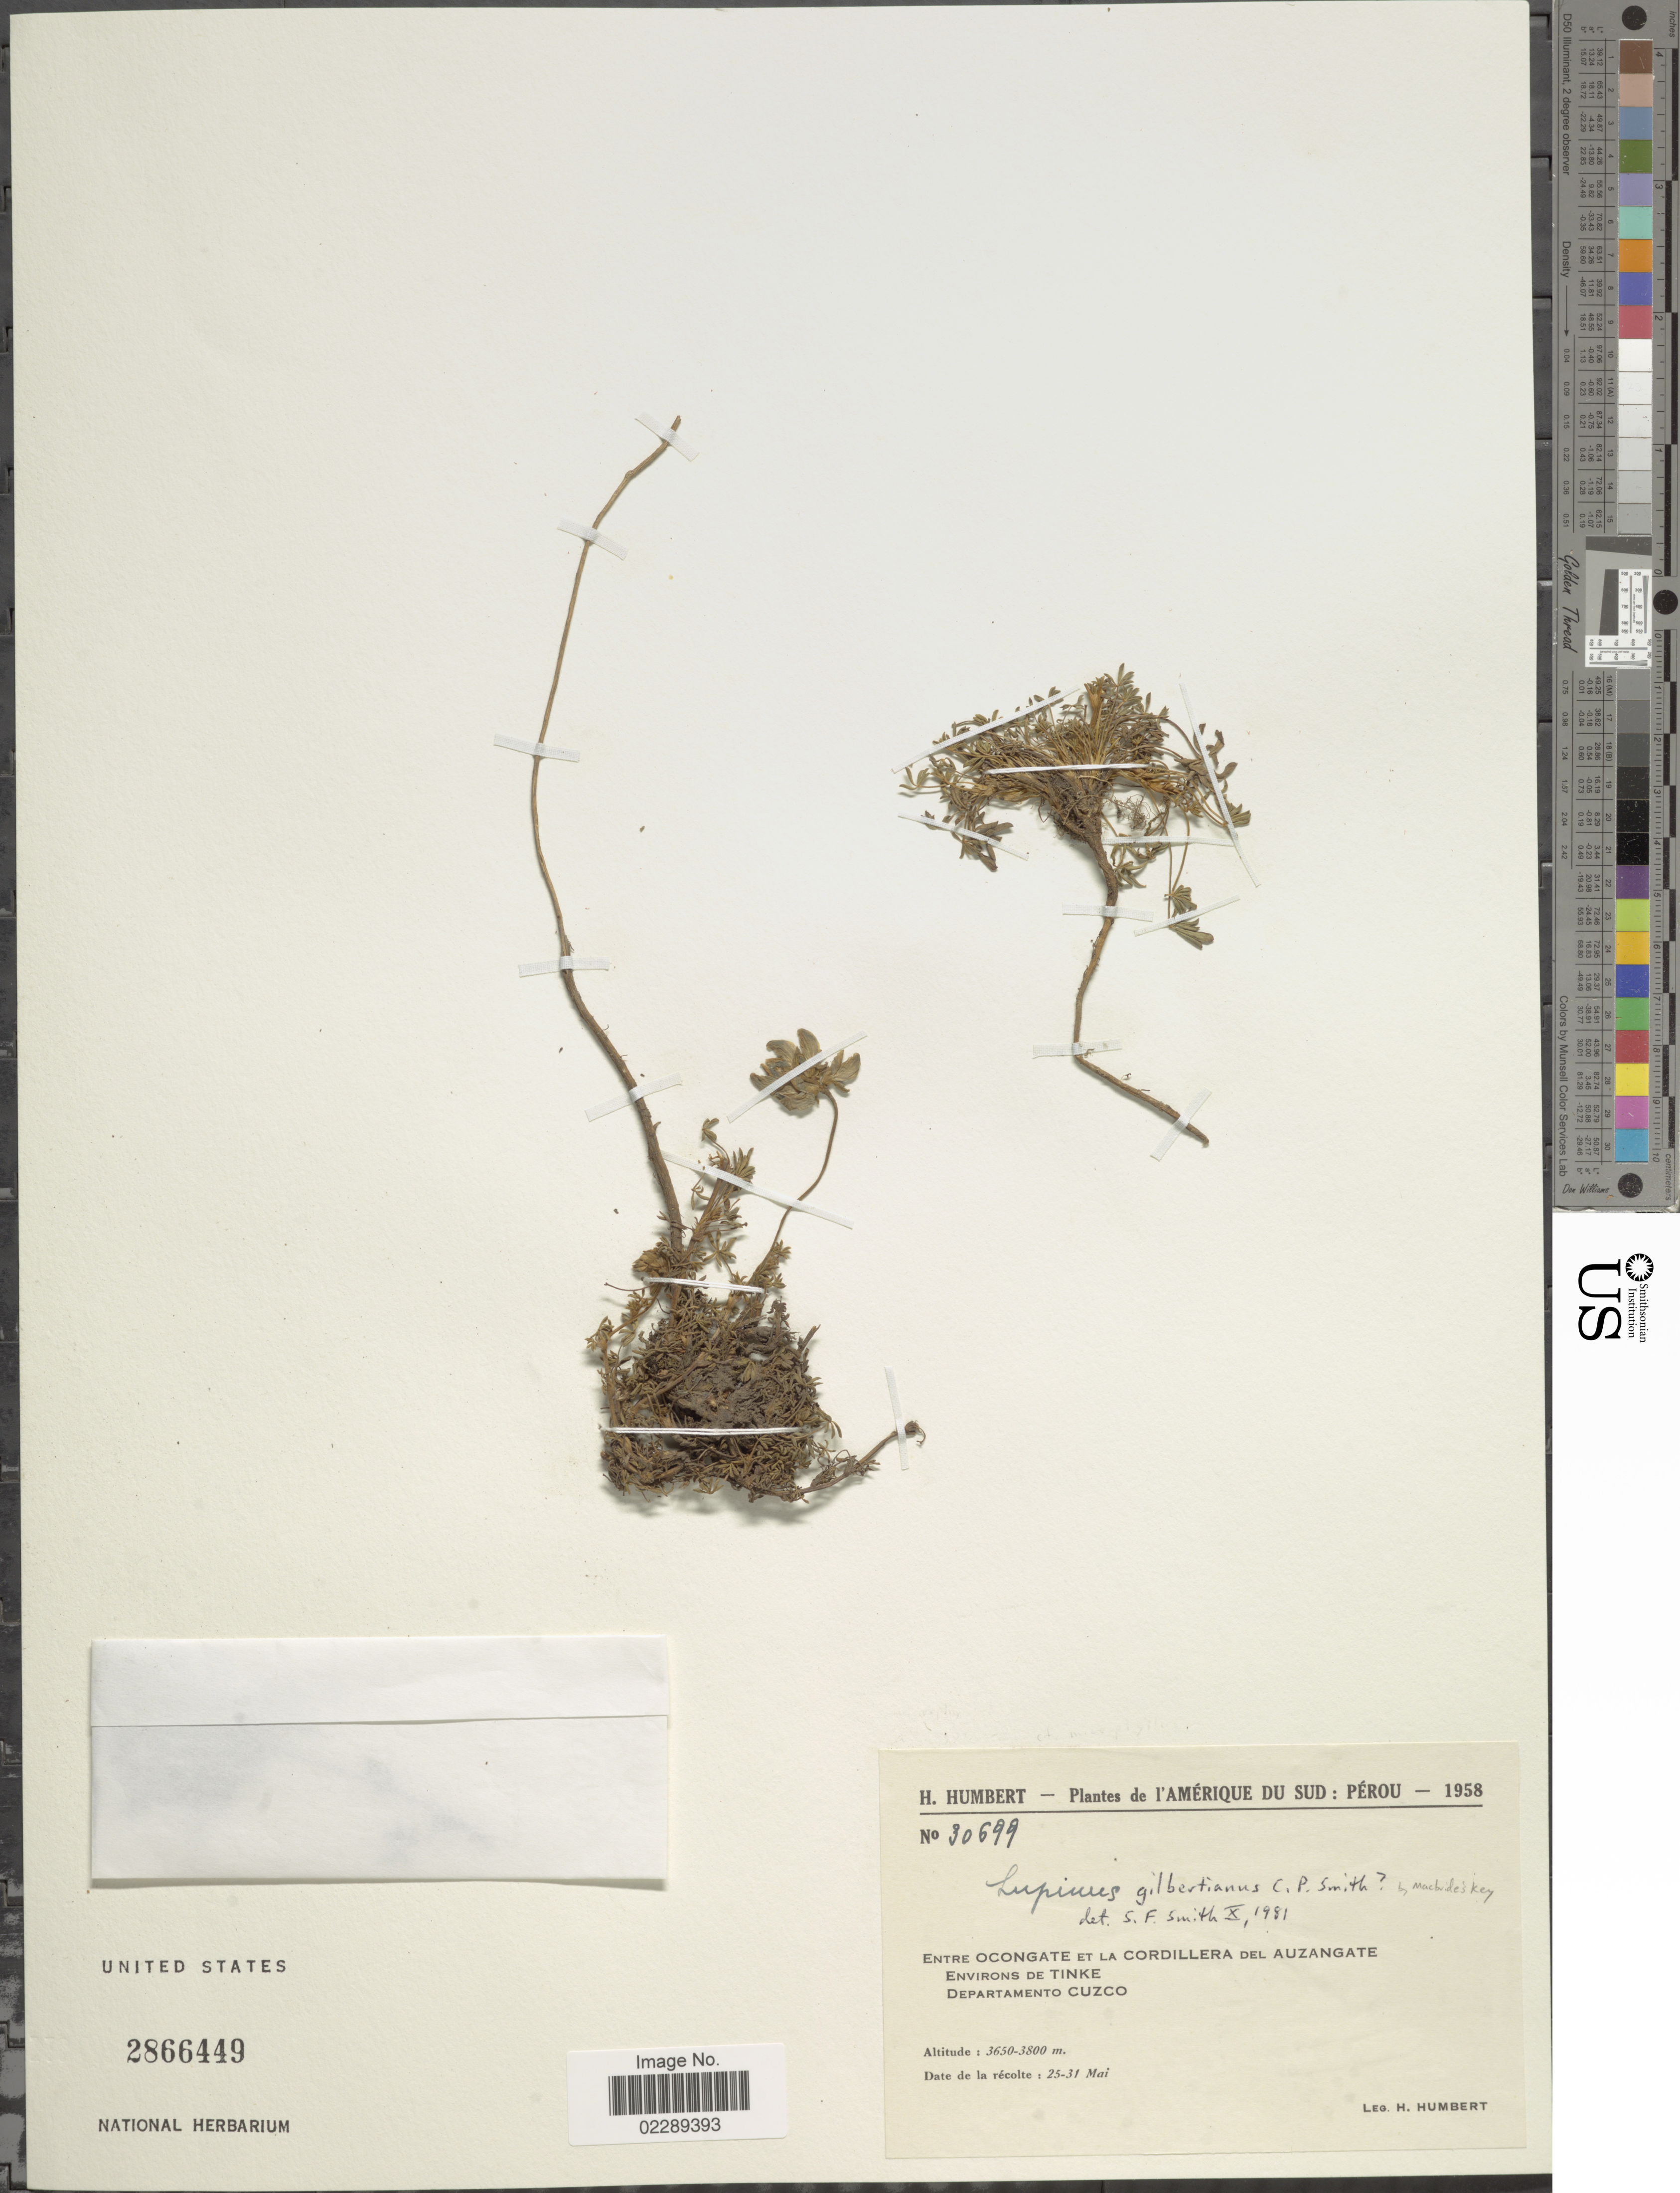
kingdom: Plantae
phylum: Tracheophyta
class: Magnoliopsida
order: Fabales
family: Fabaceae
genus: Lupinus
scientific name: Lupinus gilbertianus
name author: C.P. Sm.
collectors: H. Humbert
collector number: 30699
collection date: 1958-05-25/1958-05-31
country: Peru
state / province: Cusco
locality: Entre Ocongate et la Cordillera del Auzangate. Environs de Tinke. Departamento Cuzco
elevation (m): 3650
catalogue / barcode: US 2866449